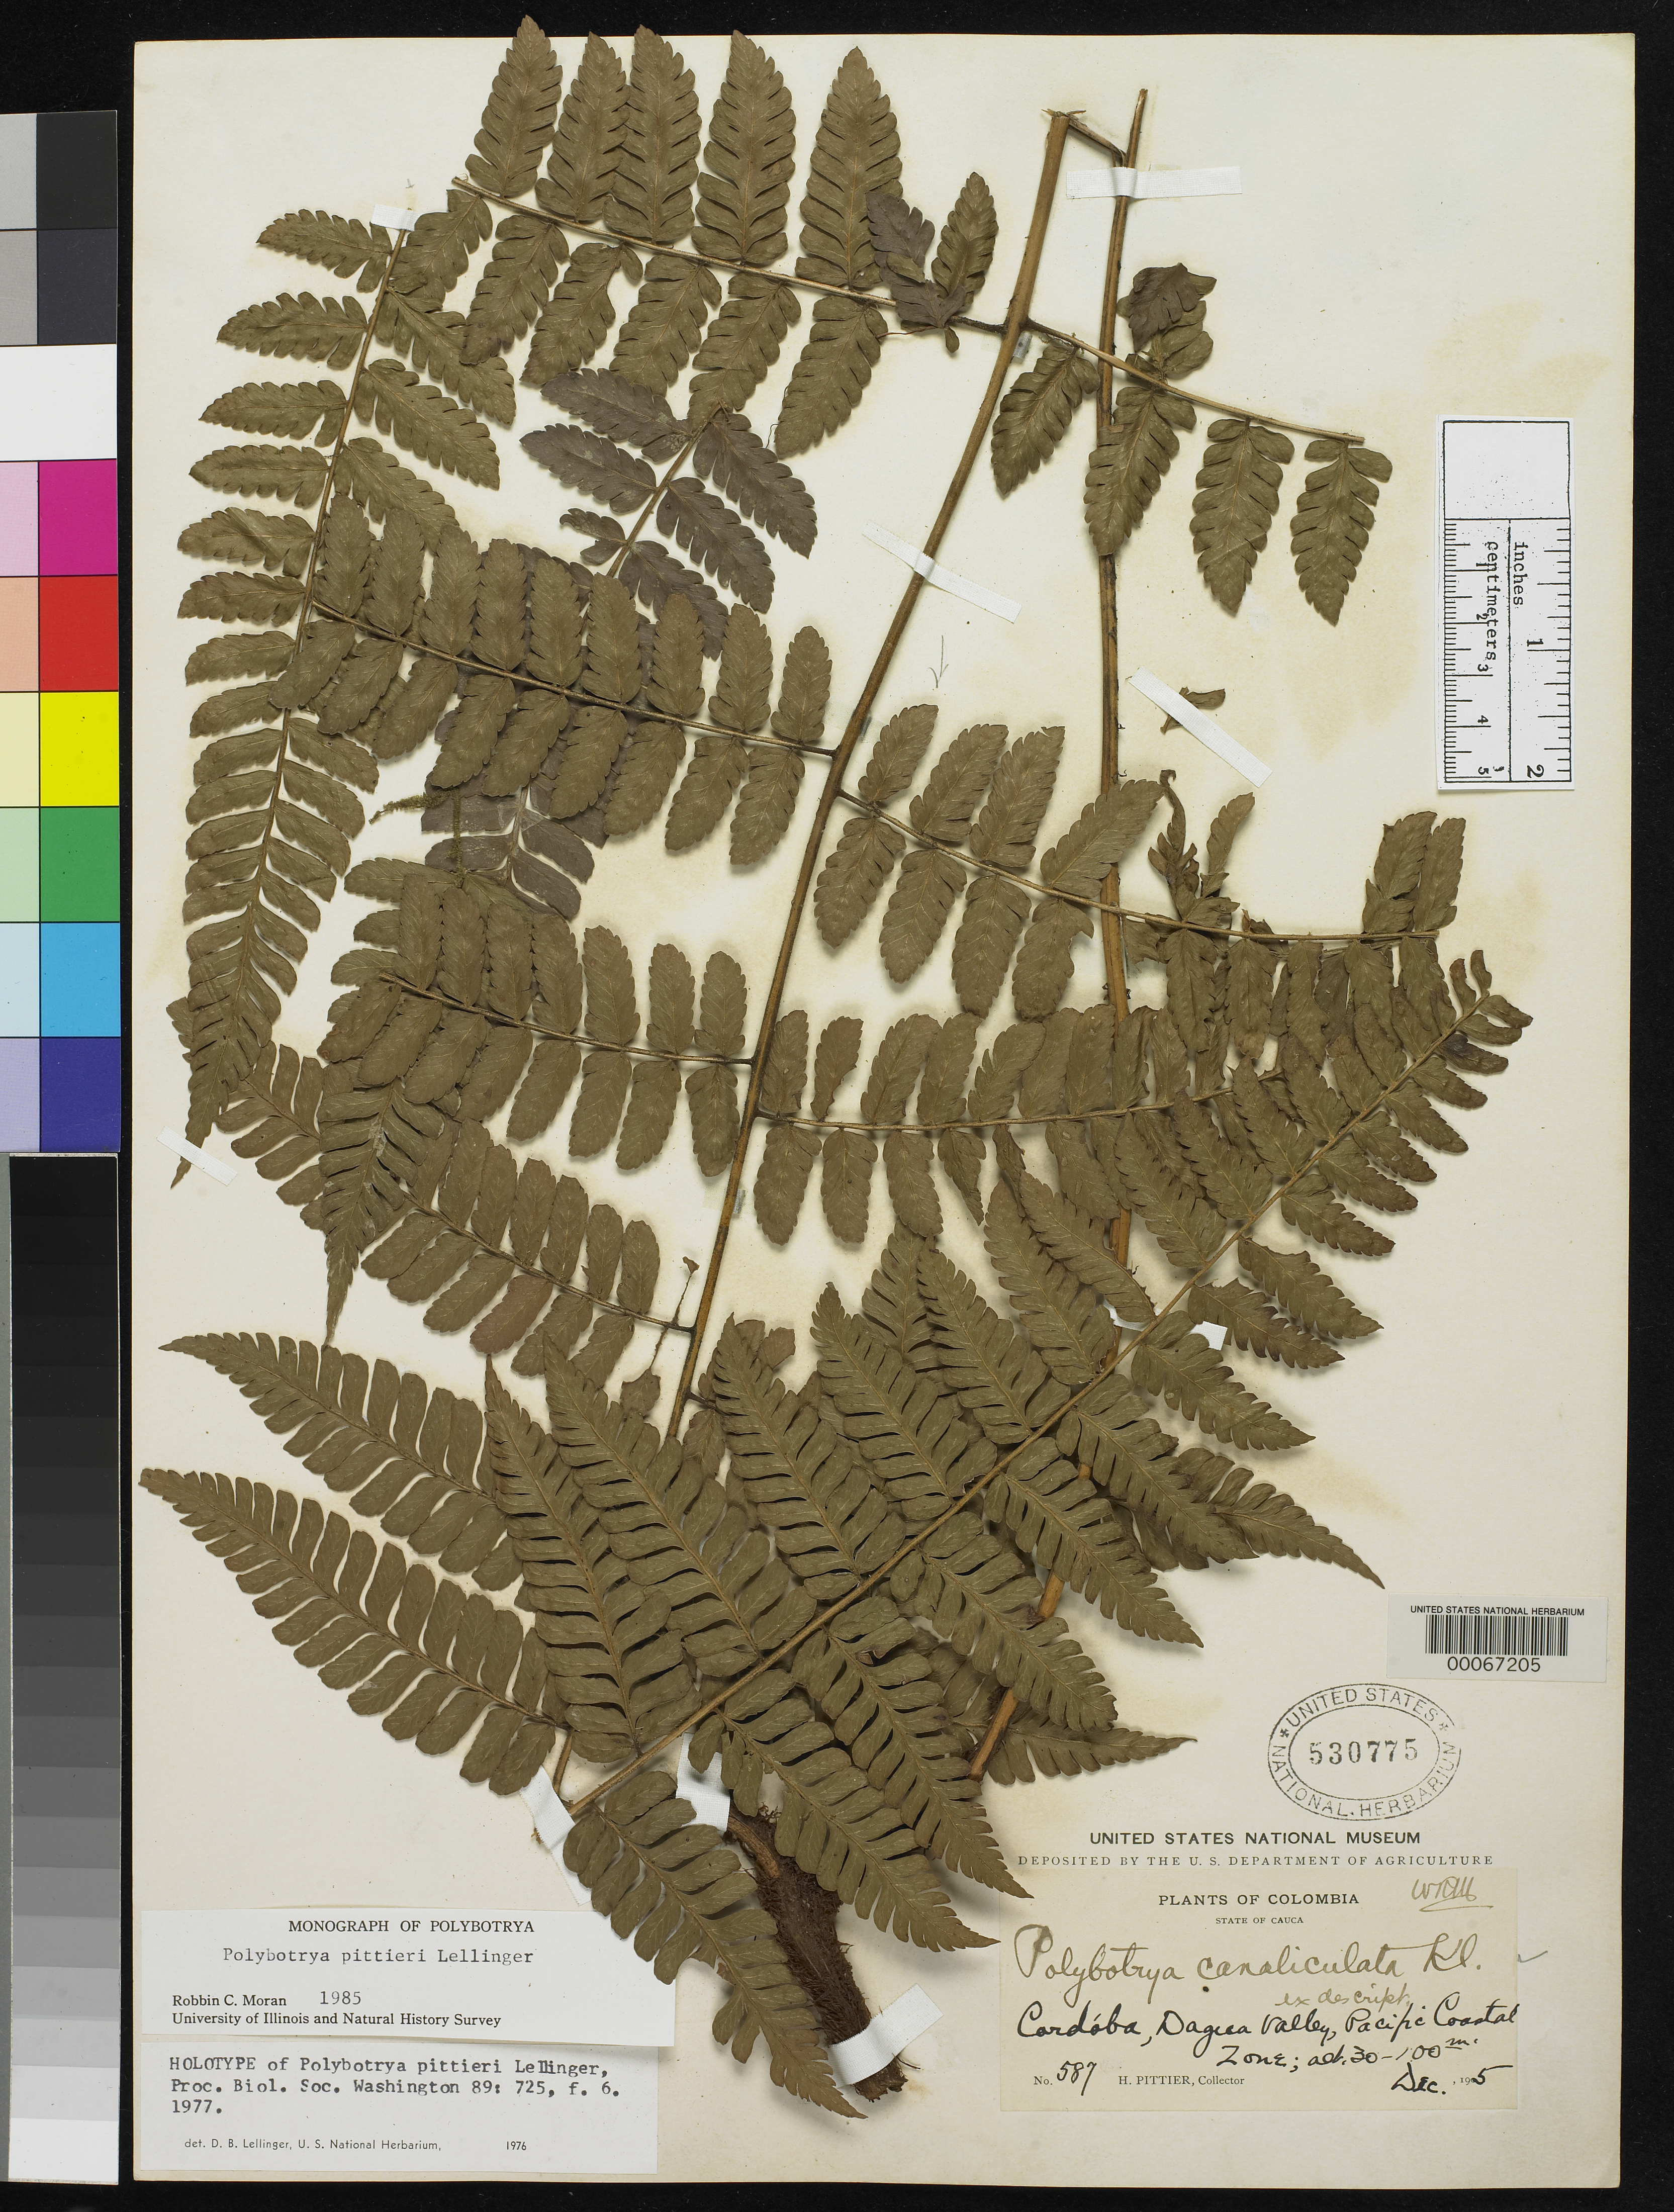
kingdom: Plantae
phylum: Tracheophyta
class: Polypodiopsida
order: Polypodiales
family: Dryopteridaceae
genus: Polybotrya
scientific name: Polybotrya pittieri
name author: Lellinger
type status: Holotype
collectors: H. F. Pittier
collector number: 587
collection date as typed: Dec 1965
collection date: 1965-12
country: Colombia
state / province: Valle del Cauca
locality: Dagua Valley, Cordoba.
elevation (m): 30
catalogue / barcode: US 530775